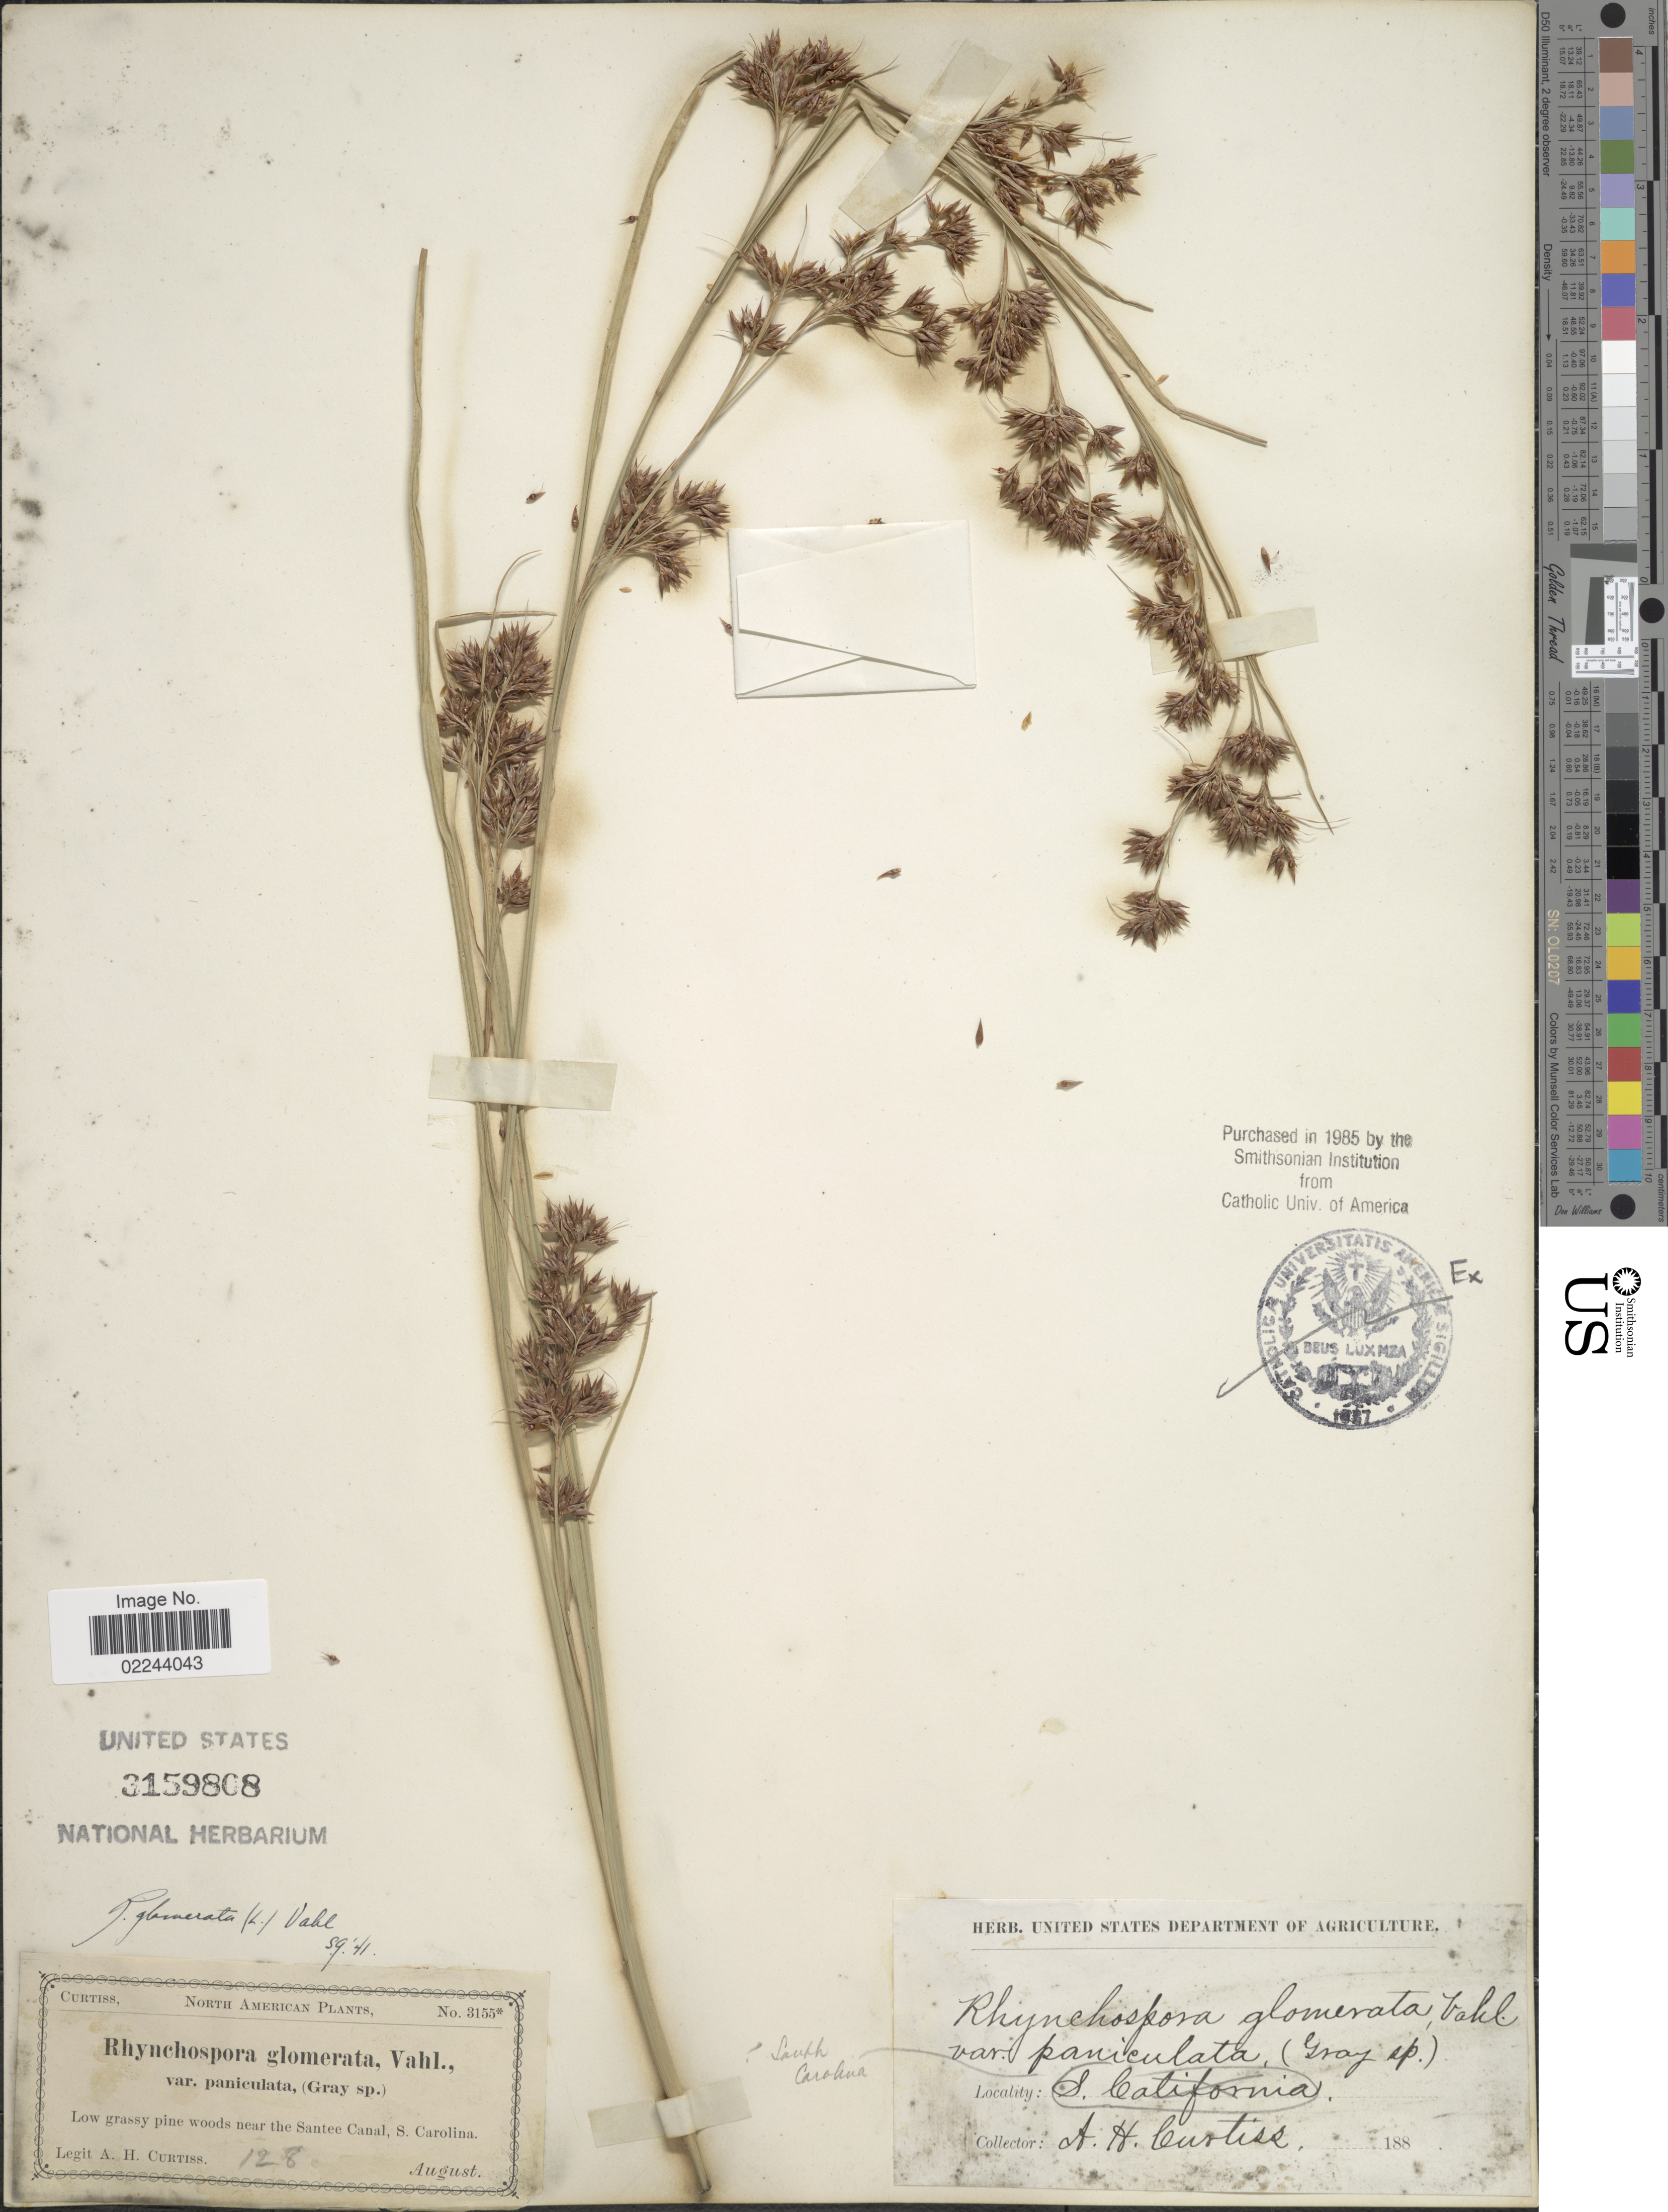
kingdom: Plantae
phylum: Tracheophyta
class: Liliopsida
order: Poales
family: Cyperaceae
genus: Rhynchospora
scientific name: Rhynchospora glomerata var. glomerata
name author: (L.) Vahl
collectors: A. H. Curtiss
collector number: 3155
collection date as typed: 188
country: United States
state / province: South Carolina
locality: Near the Santee Canal, S. Carolina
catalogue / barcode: US 3159808